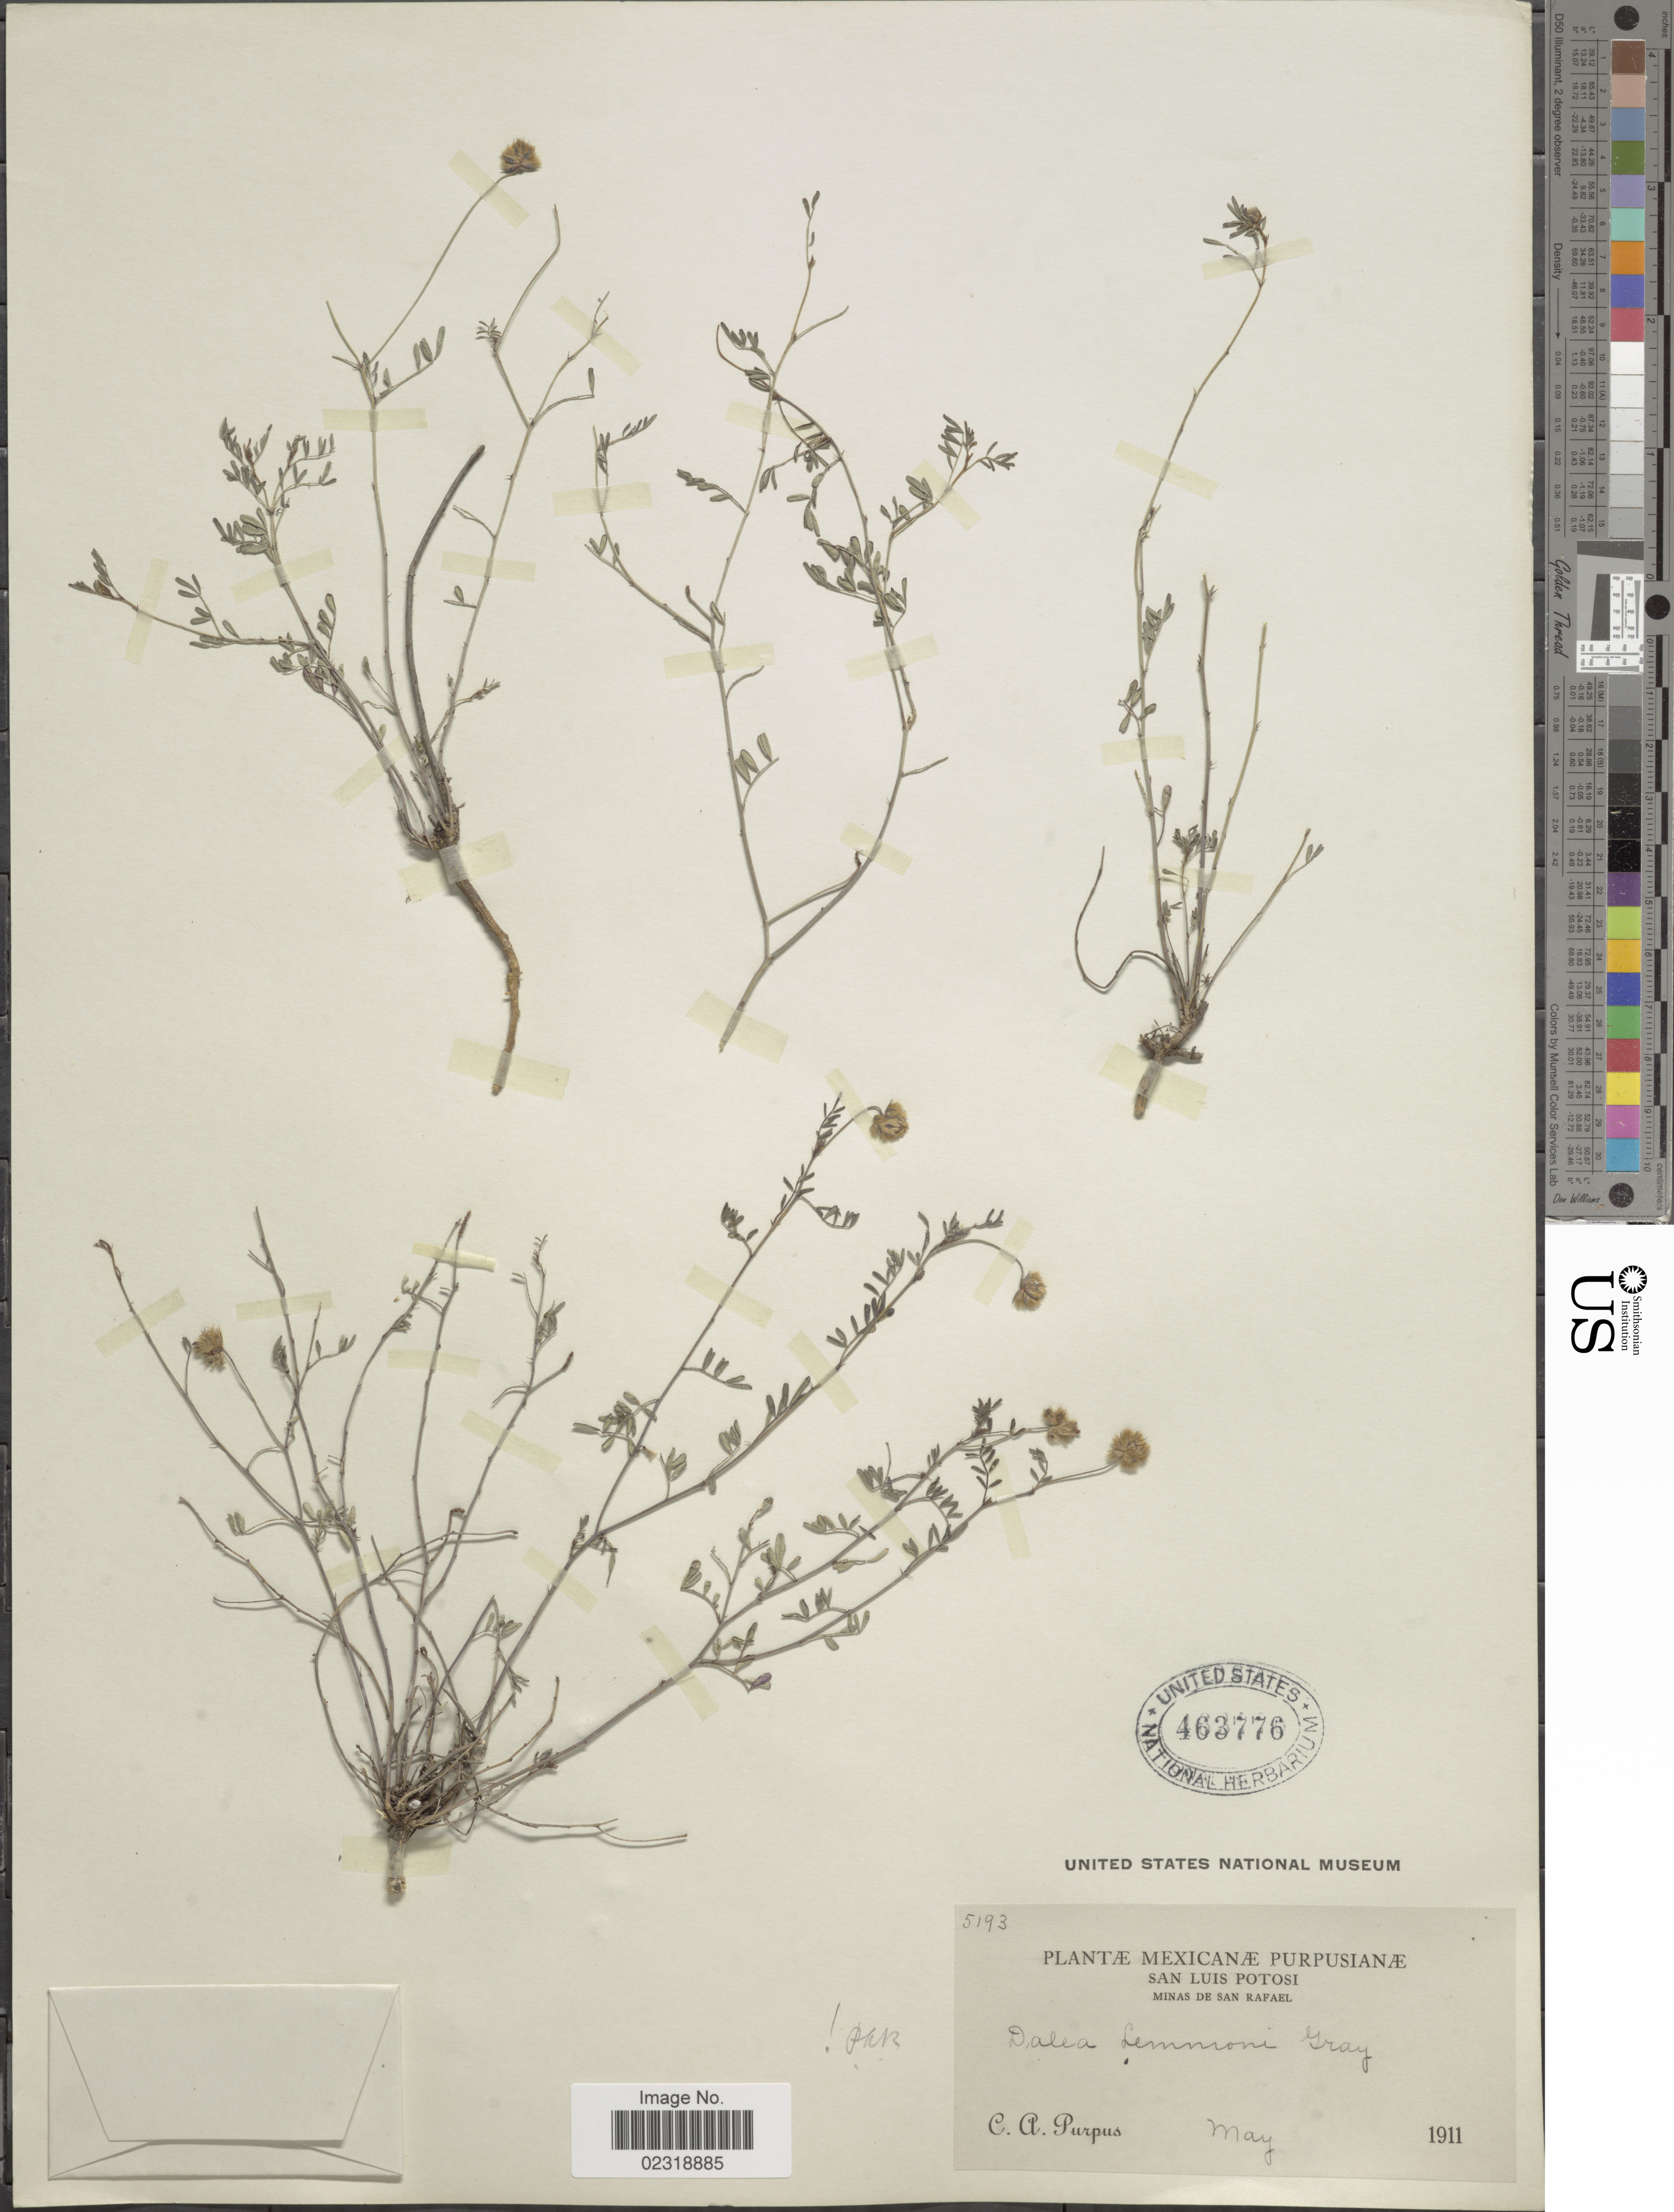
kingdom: Plantae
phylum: Tracheophyta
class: Magnoliopsida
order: Fabales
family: Fabaceae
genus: Dalea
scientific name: Dalea brachystachys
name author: A. Gray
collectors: C. A. Purpus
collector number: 5193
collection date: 1911-05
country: Mexico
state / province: San Luis Potosí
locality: Minas de San Rafael.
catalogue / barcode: US 463776